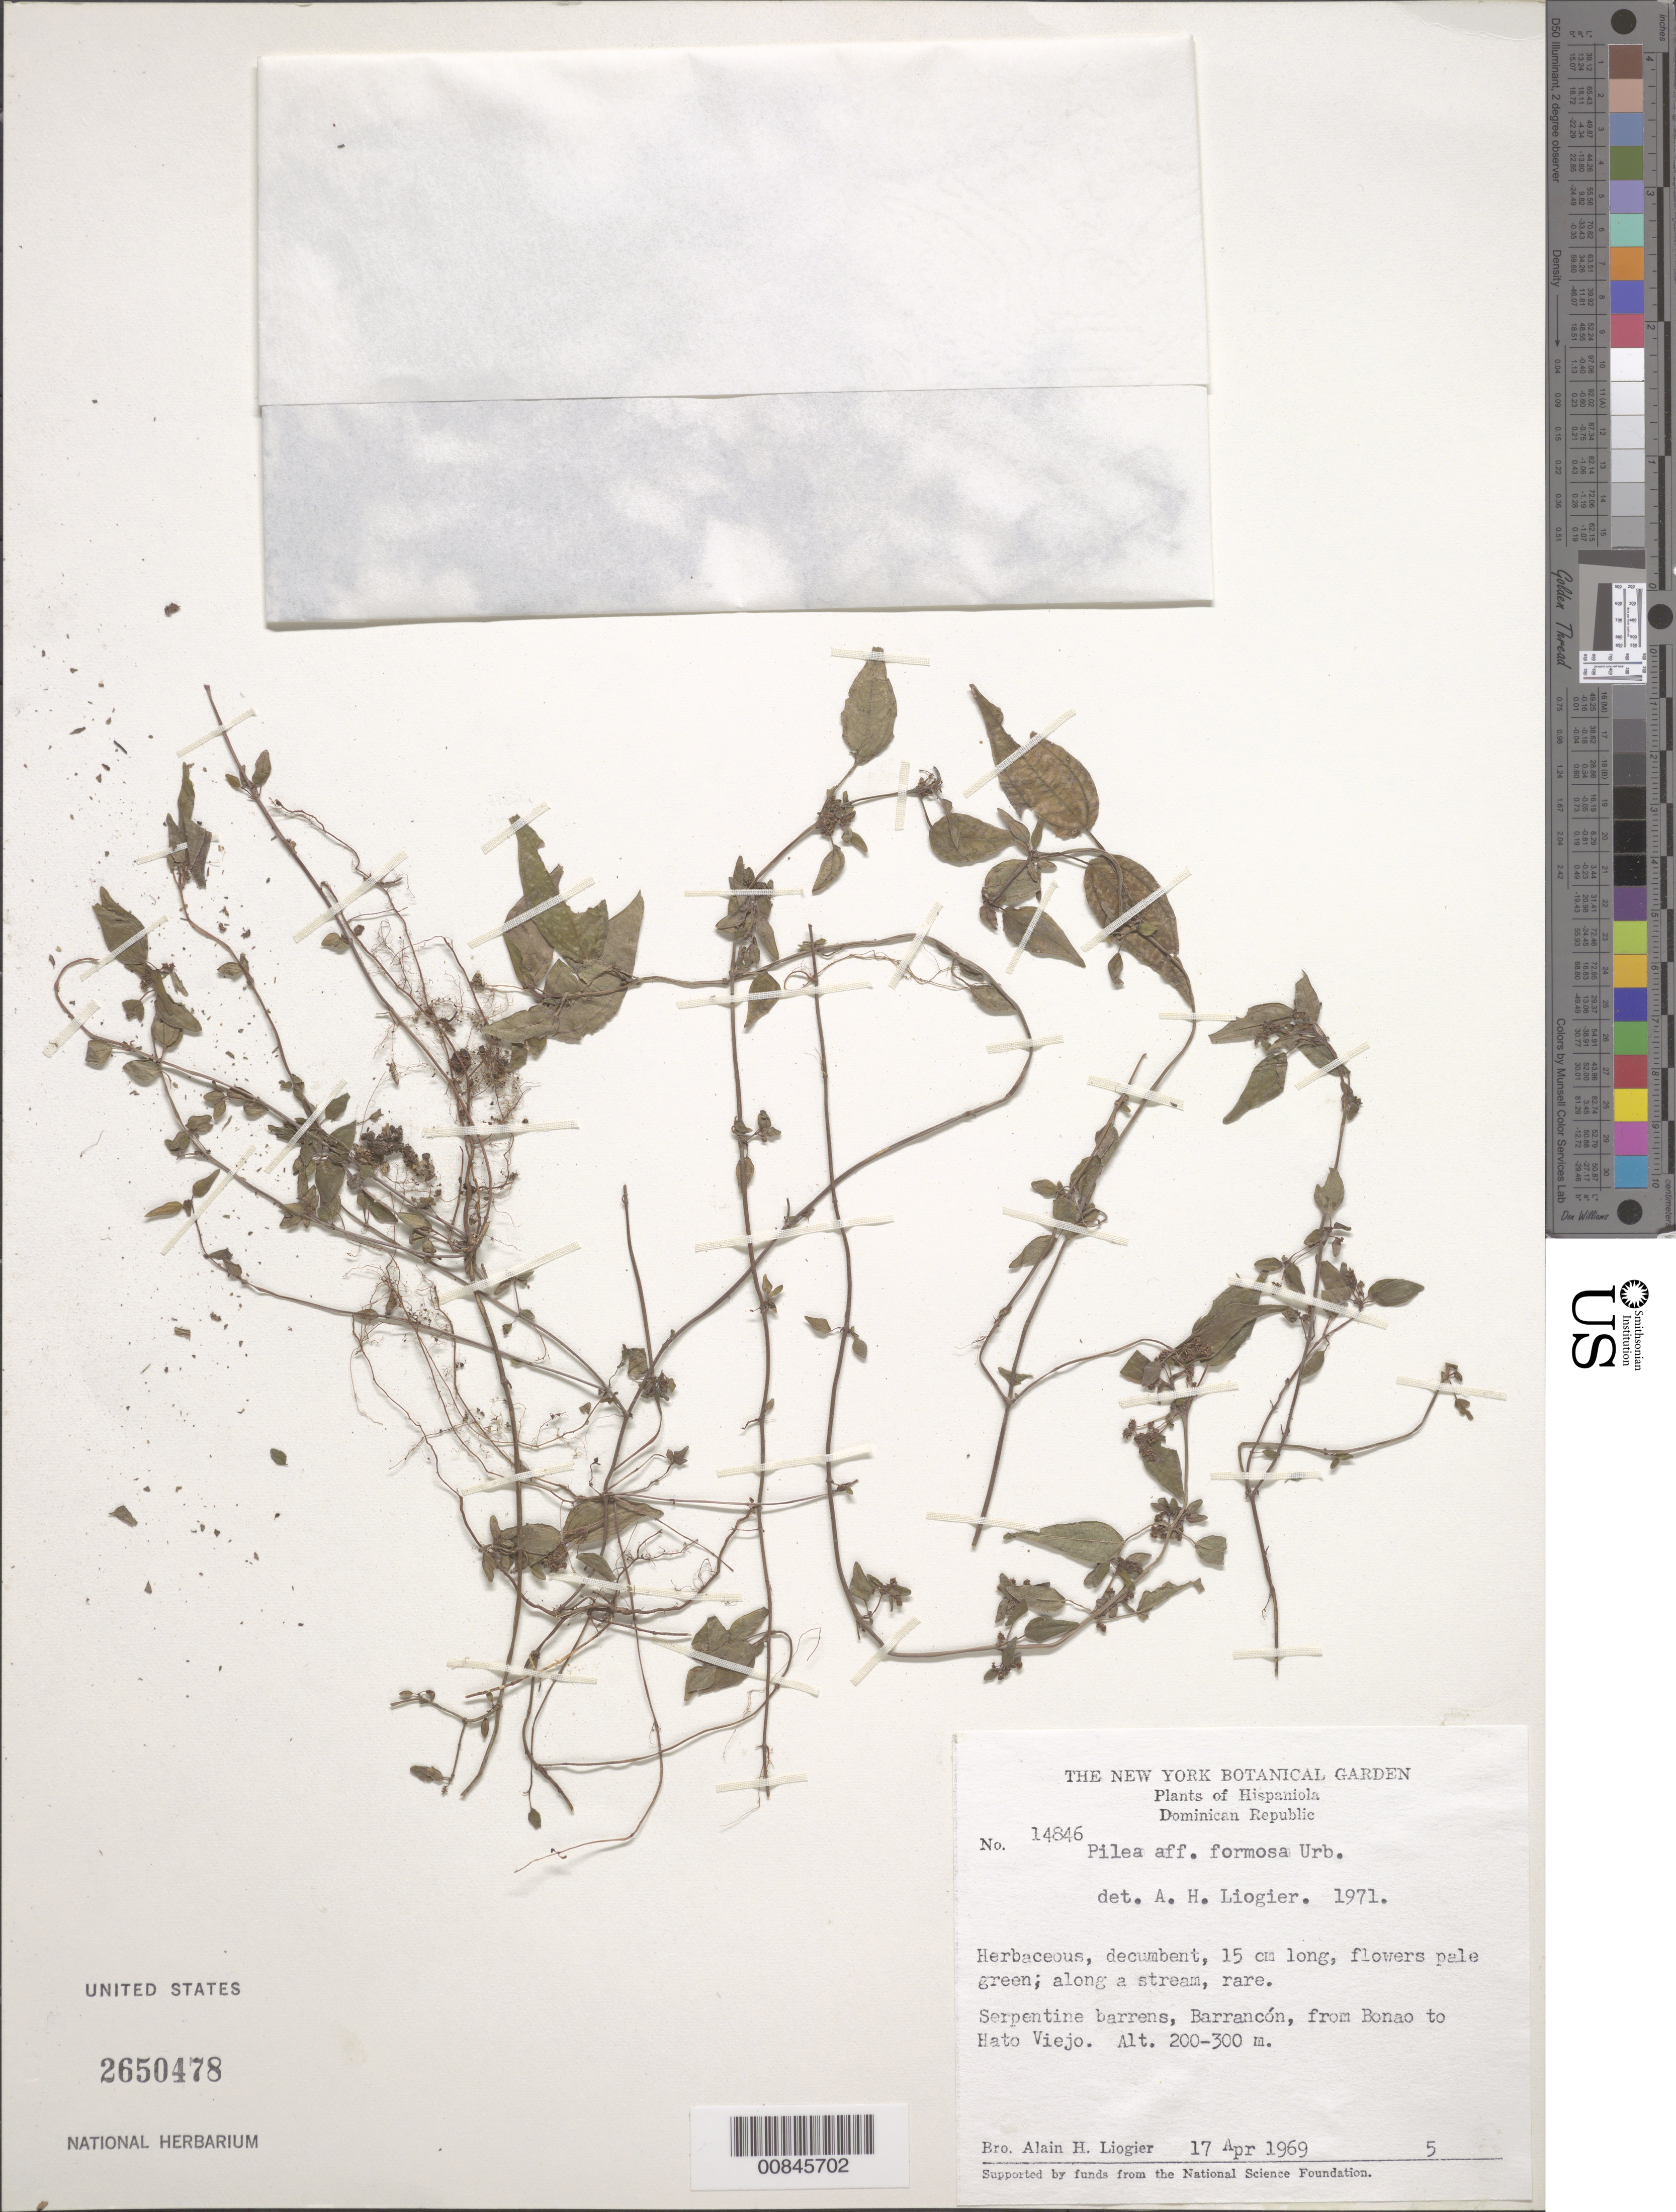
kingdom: Plantae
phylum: Tracheophyta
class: Magnoliopsida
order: Rosales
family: Urticaceae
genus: Pilea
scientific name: Pilea formosa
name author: Urb.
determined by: Liogier, Alain H.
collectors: A. H. Liogier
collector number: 14846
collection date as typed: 17 Apr 1969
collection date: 1969-04-17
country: Dominican Republic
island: Hispaniola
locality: Serpentine barrens, Barrancón, from Bonao to Hato Viejo.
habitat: Along stream.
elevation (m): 200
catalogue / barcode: US 2650478